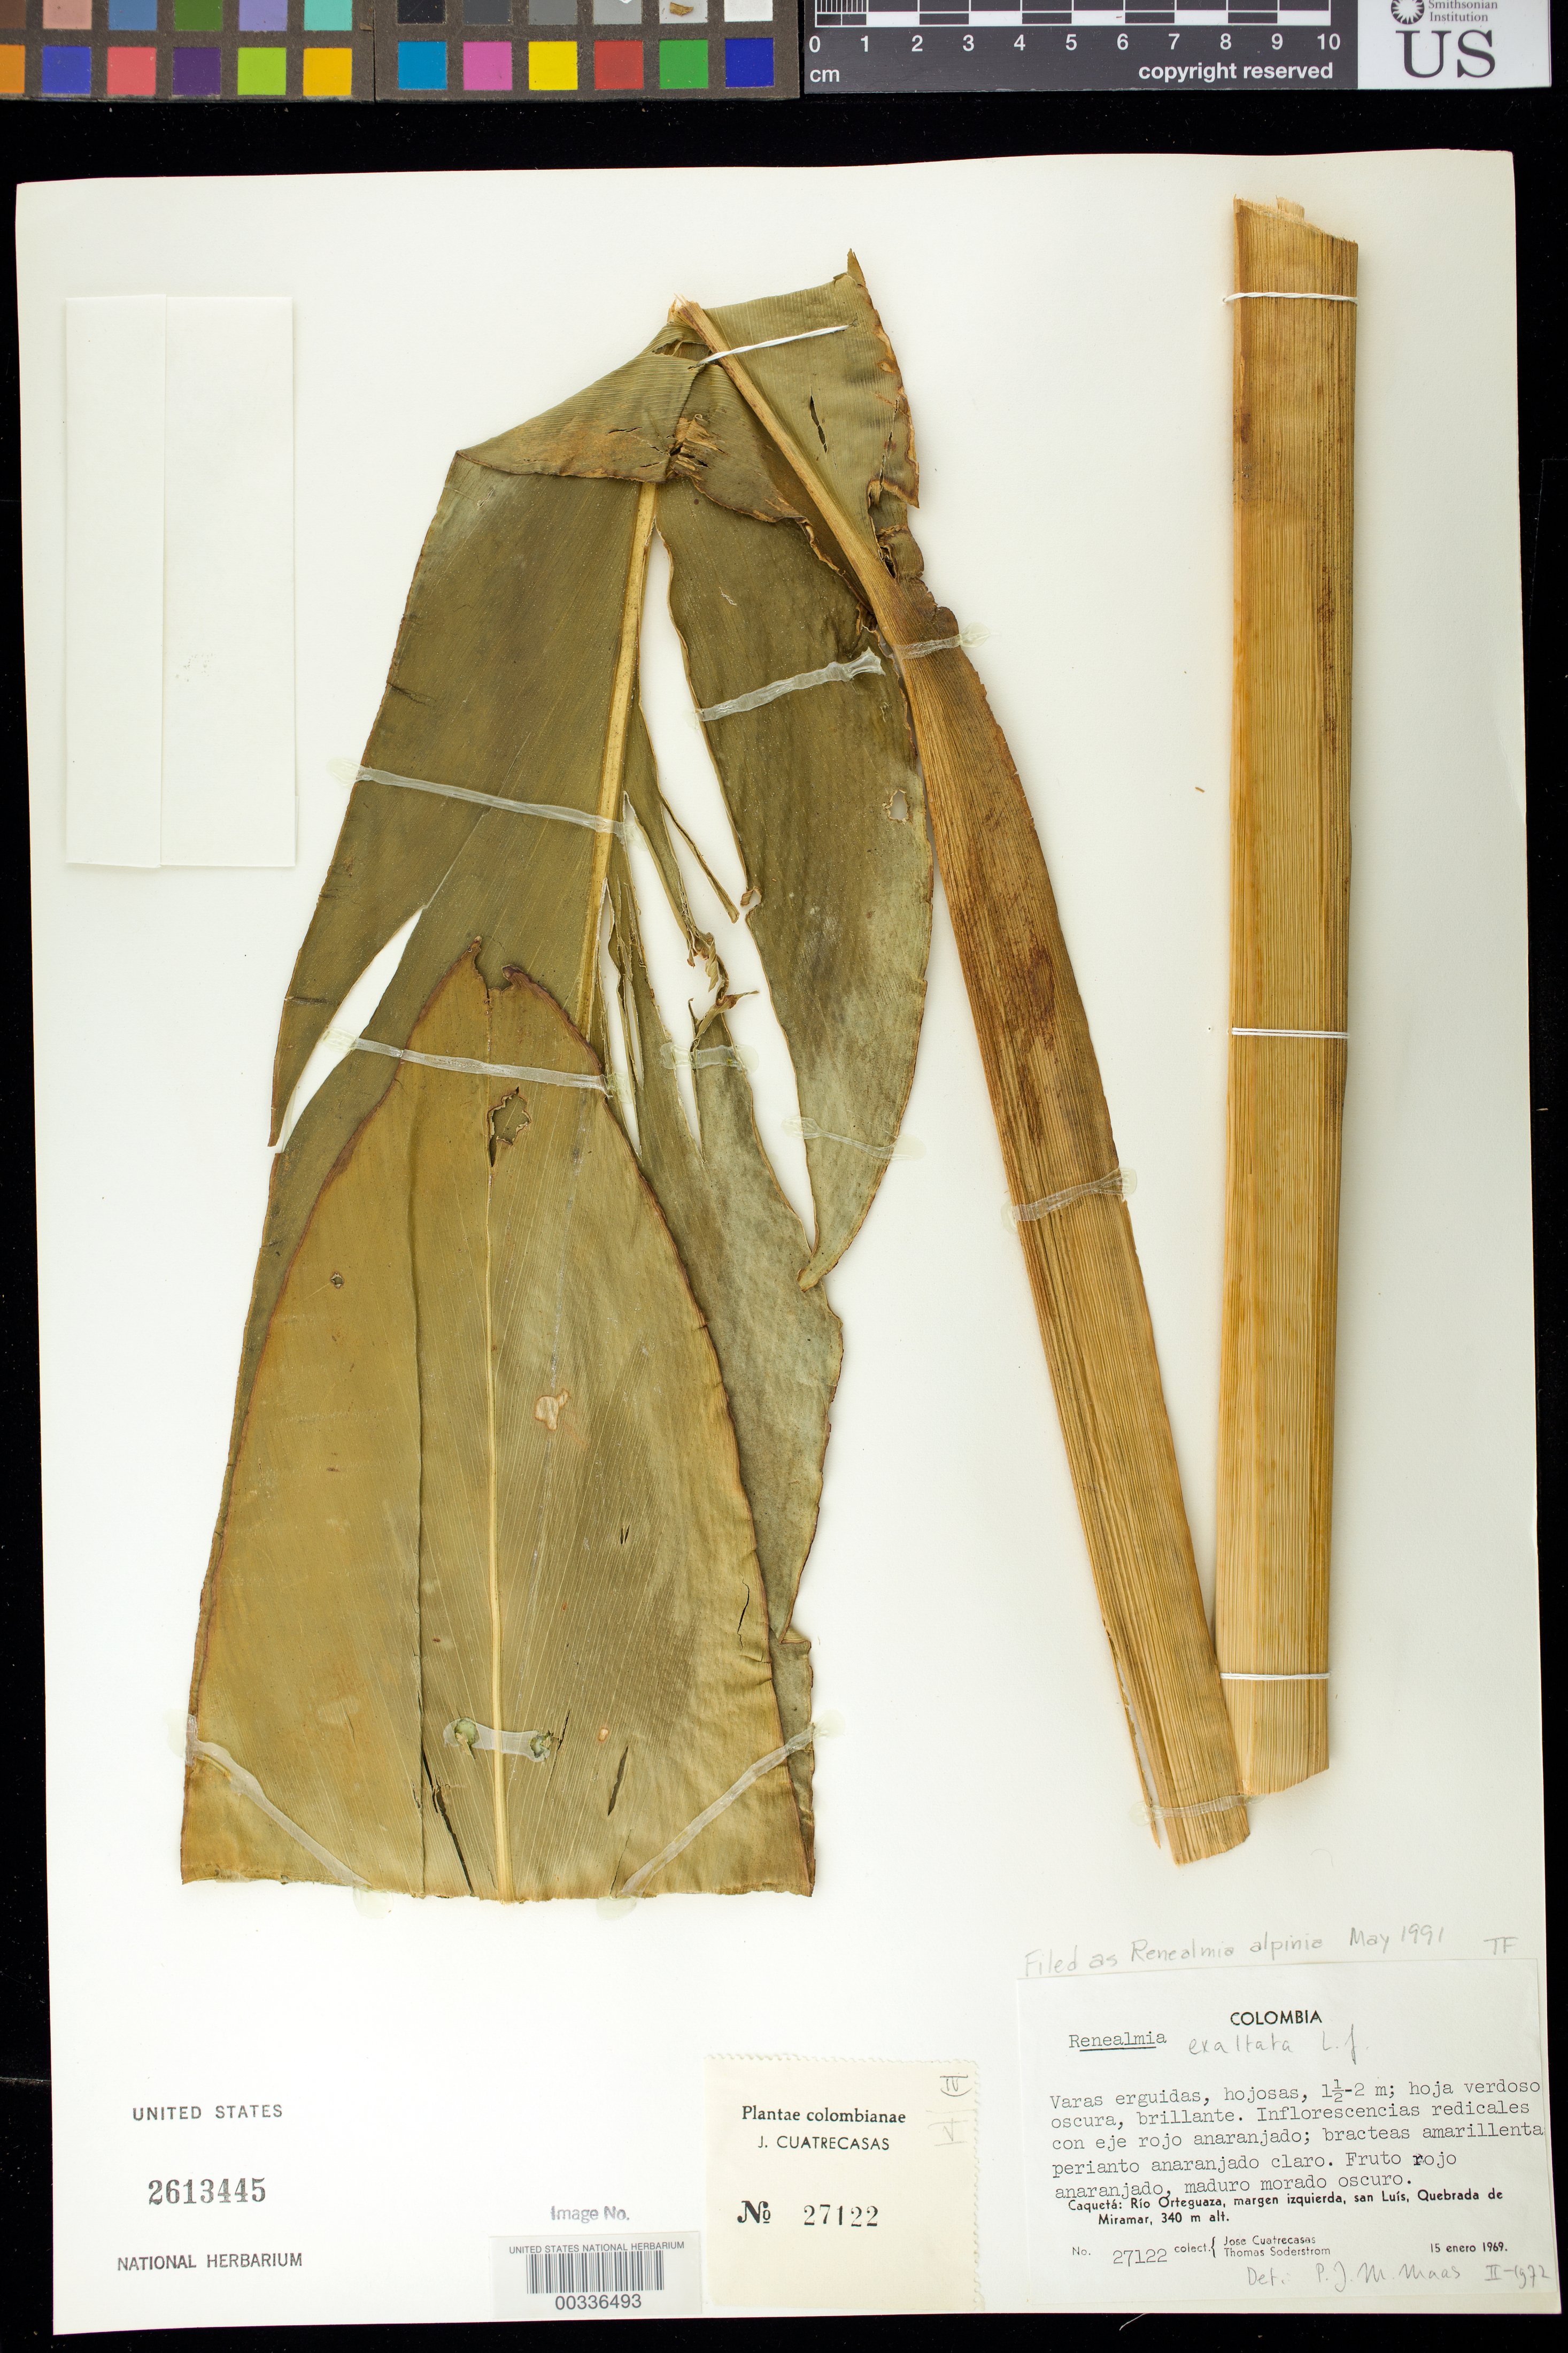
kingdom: Plantae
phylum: Tracheophyta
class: Liliopsida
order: Zingiberales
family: Zingiberaceae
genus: Renealmia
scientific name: Renealmia alpinia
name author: (Rottb.) Maas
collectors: J. Cuatrecasas & T. R. Soderstrom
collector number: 27122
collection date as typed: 15 Jan 1969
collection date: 1969-01-15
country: Colombia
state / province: Caquetá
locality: Rio Ortequaza, Margen Izquierda, San Luis, Quebrada de Miramar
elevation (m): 340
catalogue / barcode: US 2613445